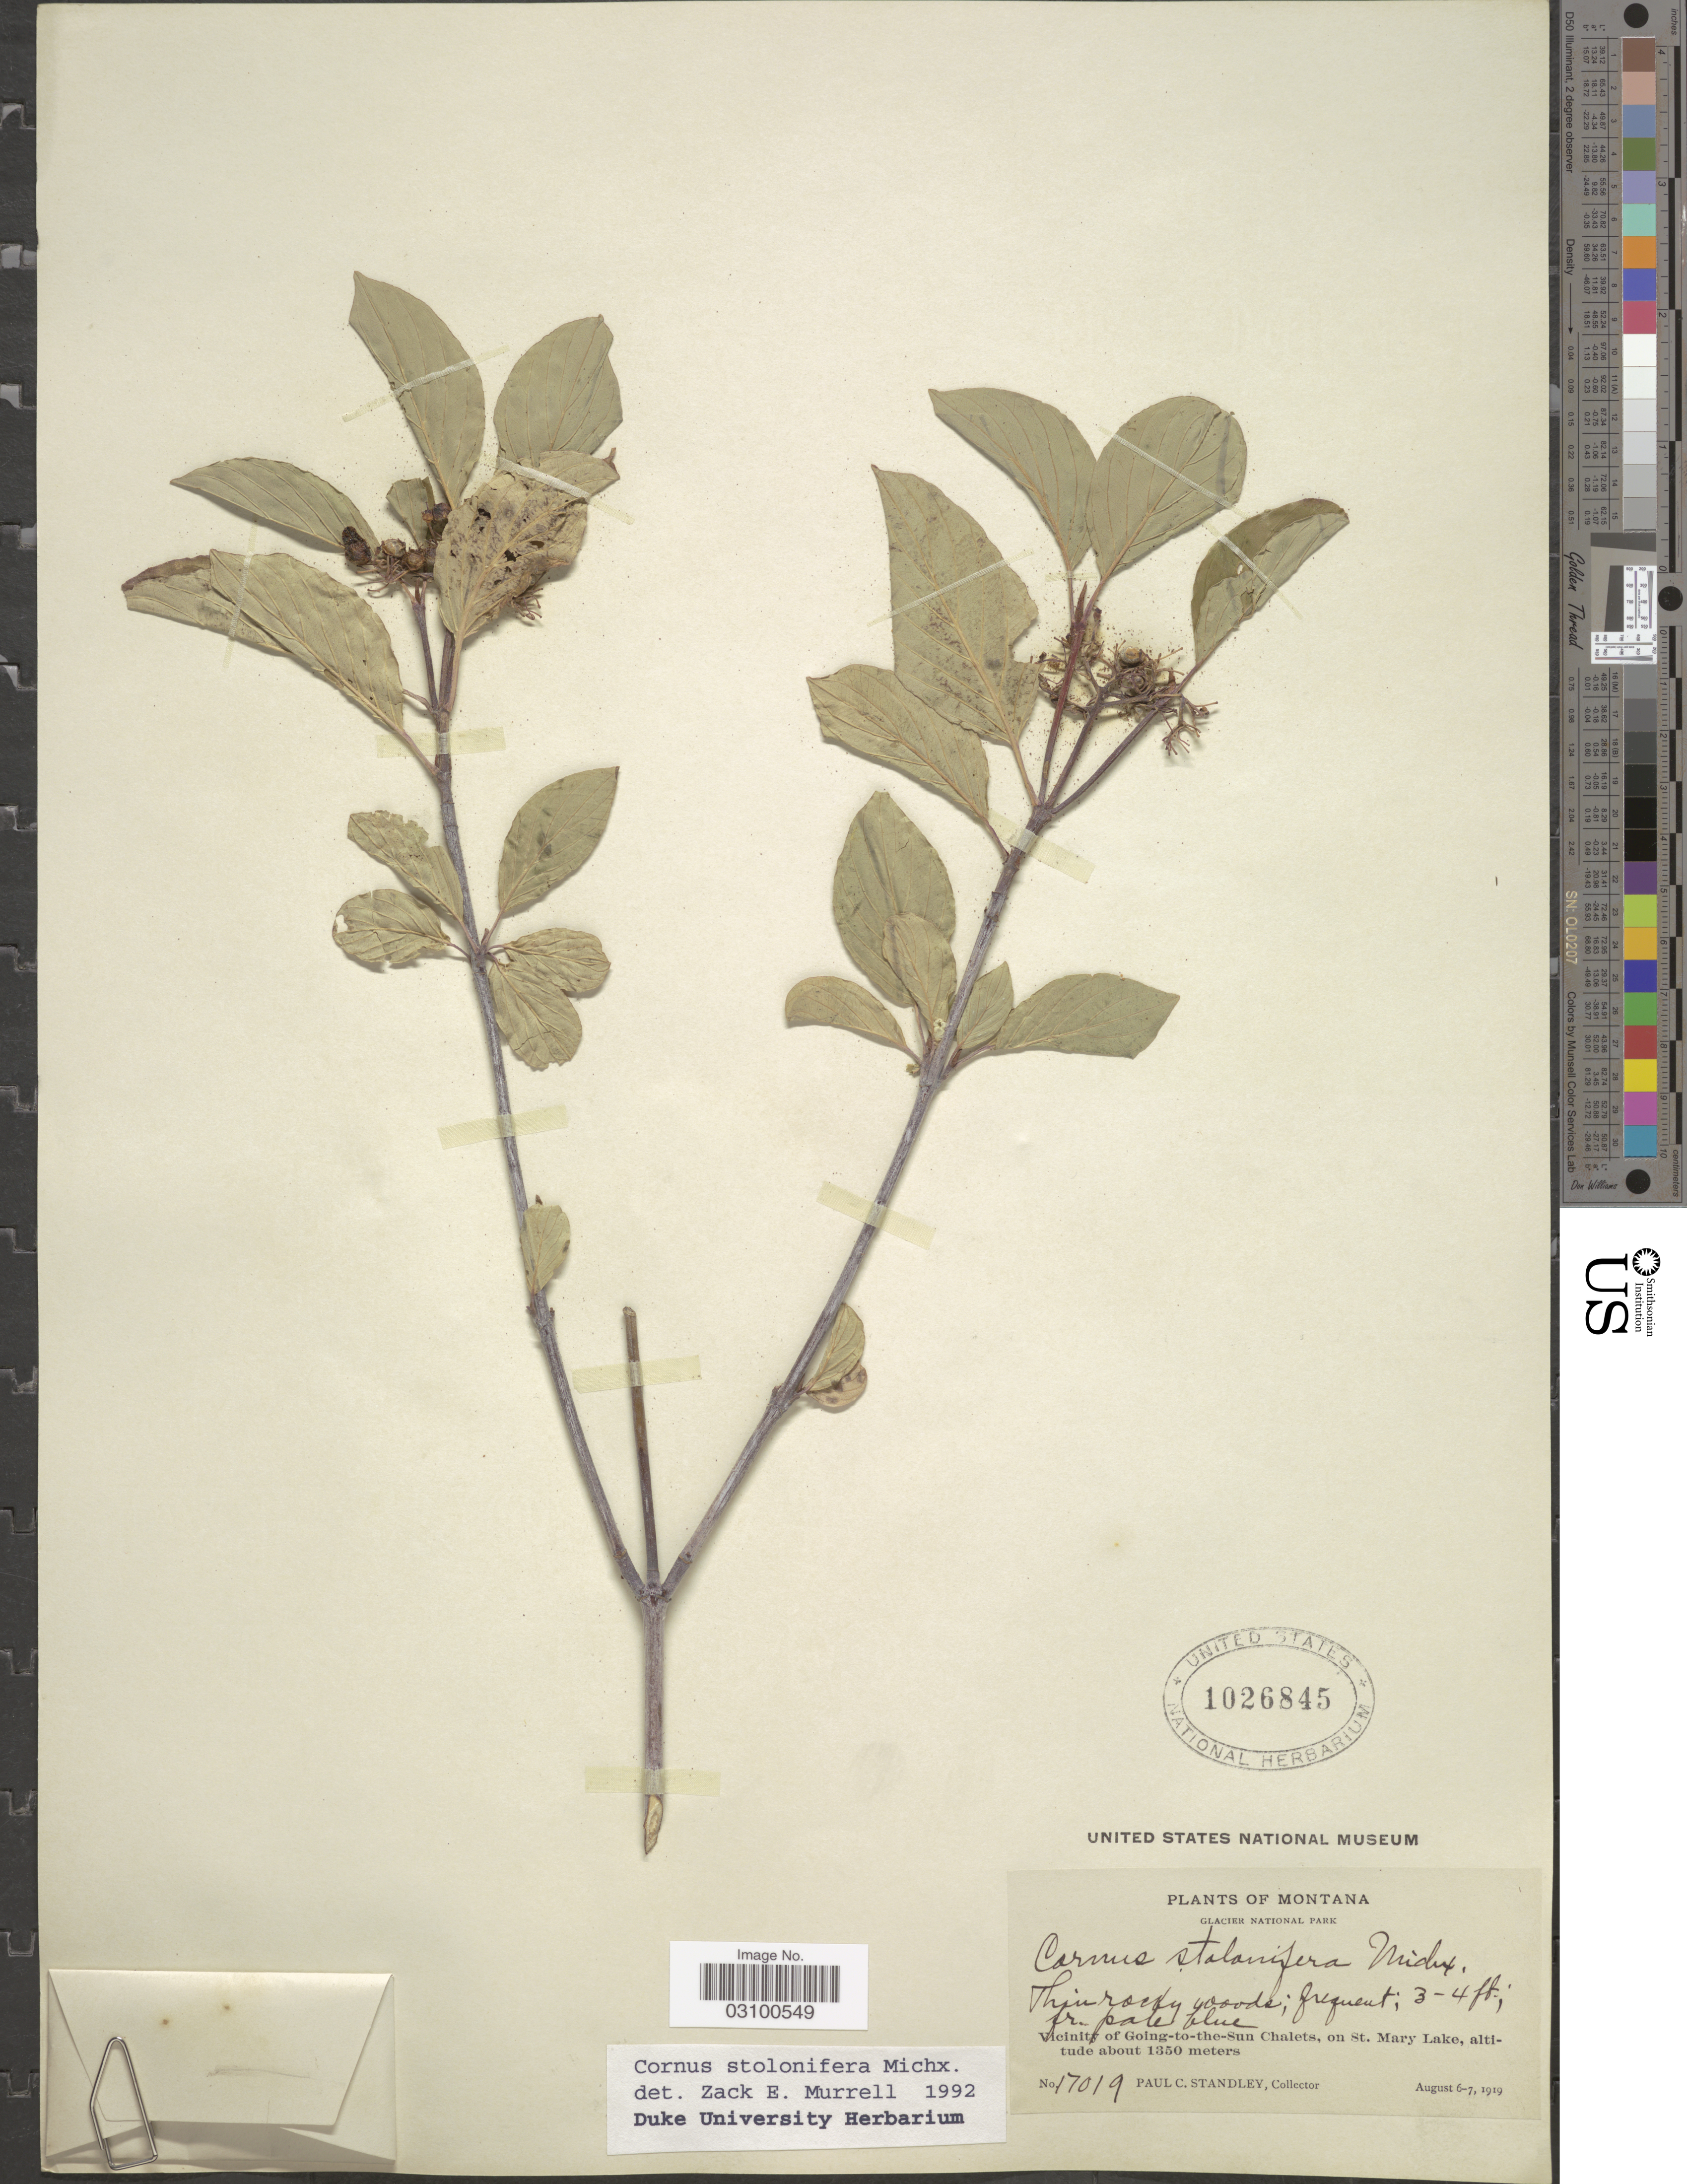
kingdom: Plantae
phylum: Tracheophyta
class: Magnoliopsida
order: Cornales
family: Cornaceae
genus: Cornus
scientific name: Cornus sericea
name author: L.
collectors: P. C. Standley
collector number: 17019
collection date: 1919-08-06/1919-08-07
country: United States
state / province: Montana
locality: Glacier National Park. Vicinity of Going-to-the-Sun Chalets, on St. Mary Lake.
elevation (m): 1350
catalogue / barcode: US 1026845